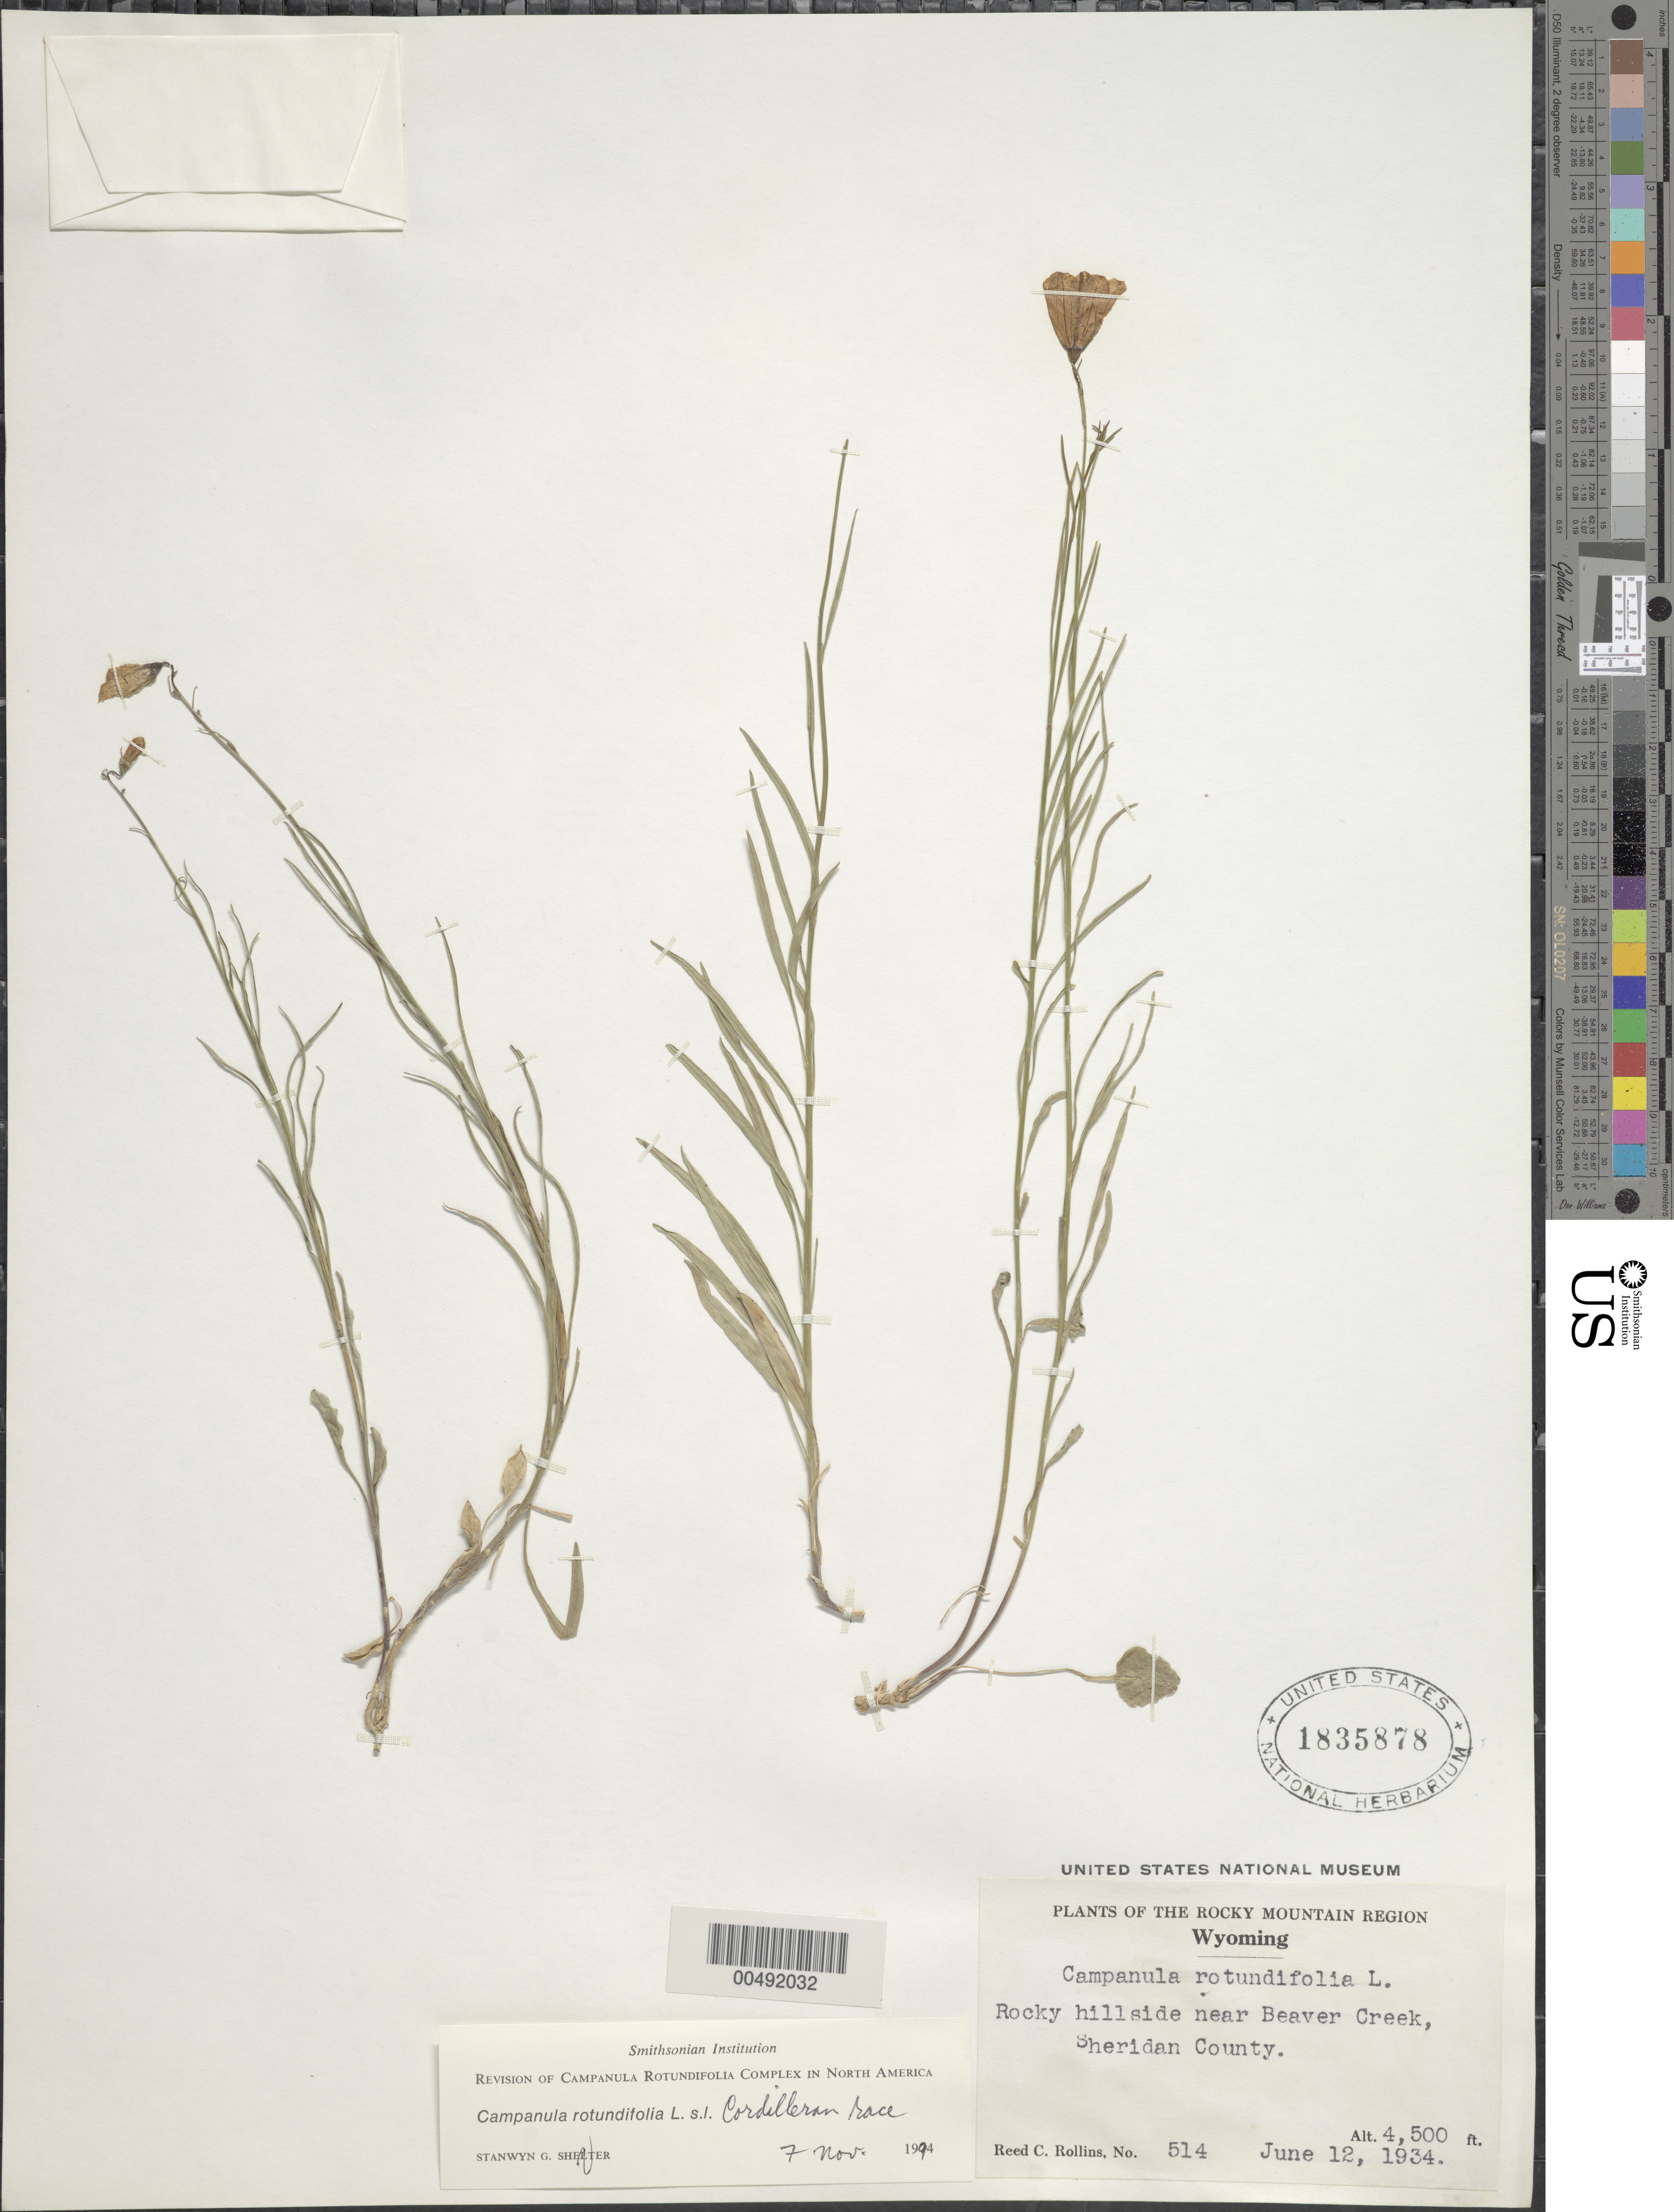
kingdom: Plantae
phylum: Tracheophyta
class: Magnoliopsida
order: Asterales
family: Campanulaceae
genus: Campanula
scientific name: Campanula rotundifolia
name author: L.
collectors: R. C. Rollins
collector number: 514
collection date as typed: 12 Jun 1934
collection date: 1934-06-12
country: United States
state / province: Wyoming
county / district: Sheridan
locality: near Beaver Creek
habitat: rocky hillside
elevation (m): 1372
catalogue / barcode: US 1835878